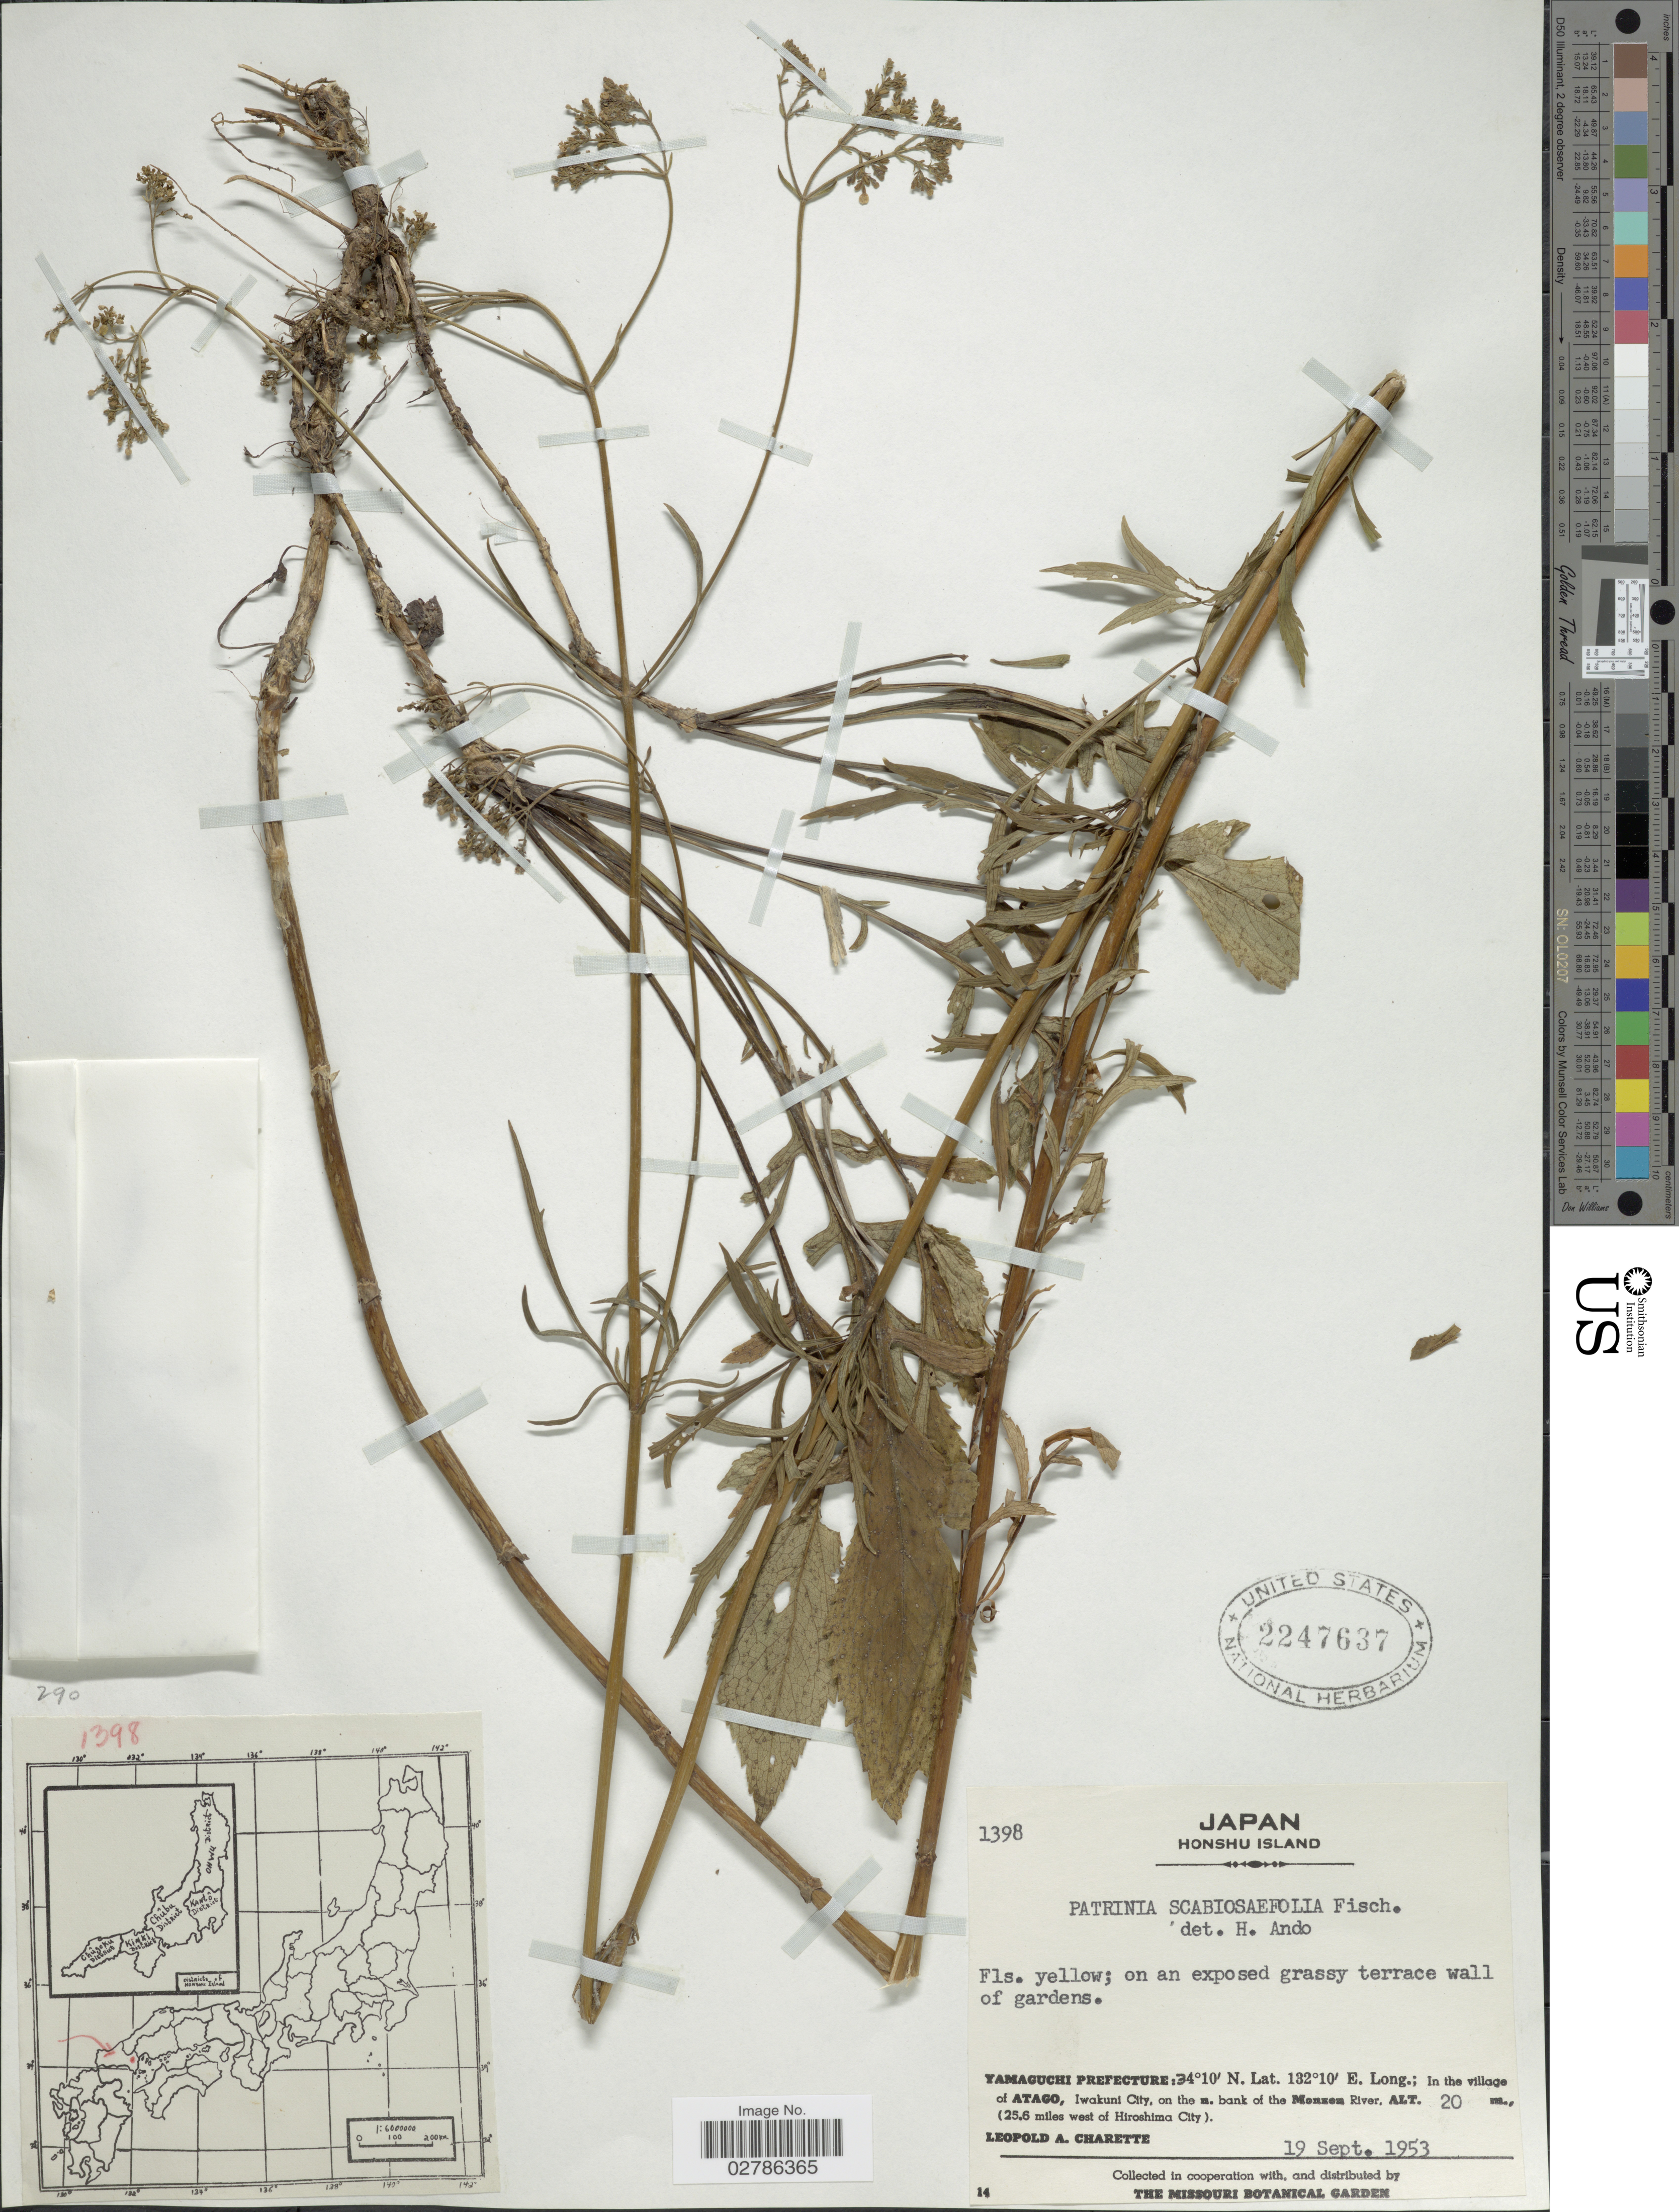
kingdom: Plantae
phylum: Tracheophyta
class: Magnoliopsida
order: Dipsacales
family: Caprifoliaceae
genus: Patrinia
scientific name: Patrinia scabiosifolia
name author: Link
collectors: L. A. Charette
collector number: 1398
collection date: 1953-09-19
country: Japan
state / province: Yamaguti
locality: Honshu Island, Yamaguchi Prefecture, In the village of Atago, Iwakuni City, on the n. bank of the Monzon River, (25.6 miles west of Hiroshima City).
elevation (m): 20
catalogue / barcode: US 2247637